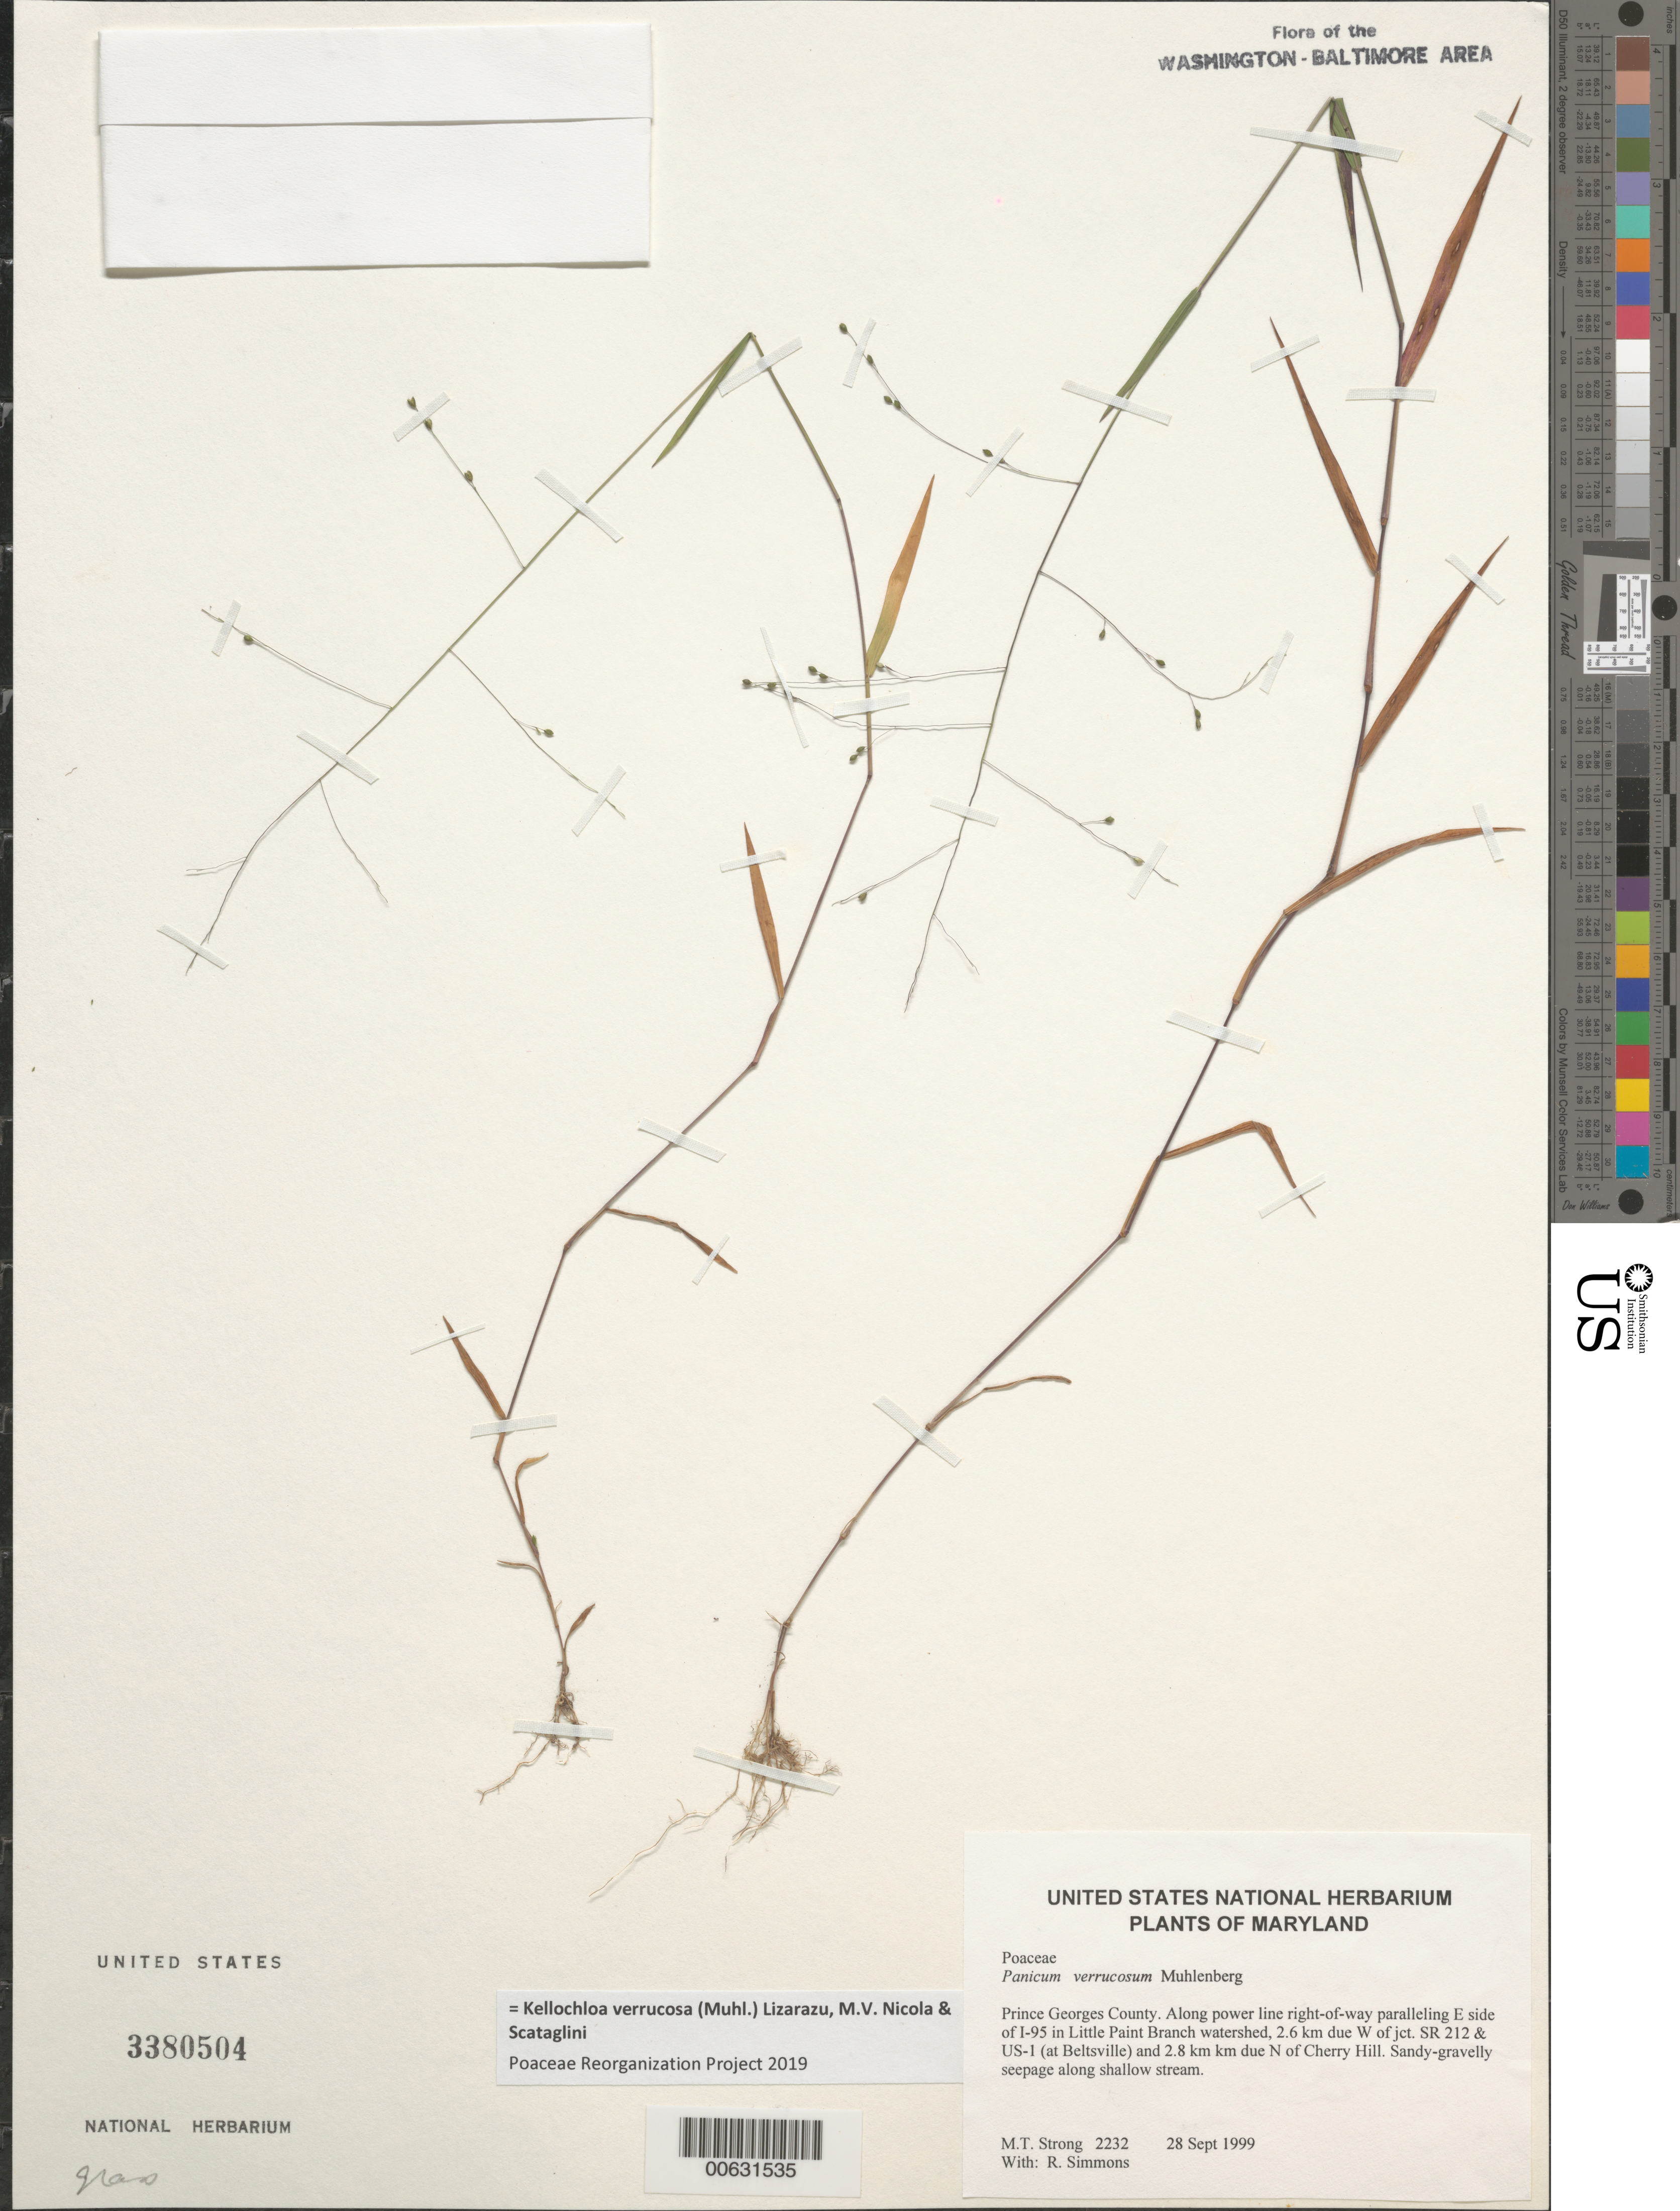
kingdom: Plantae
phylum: Tracheophyta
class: Liliopsida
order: Poales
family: Poaceae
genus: Panicum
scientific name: Panicum verrucosum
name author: Muhl.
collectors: M. T. Strong & R. Simmons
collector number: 2232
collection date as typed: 28 Sep 1999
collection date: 1999-09-28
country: United States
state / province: Maryland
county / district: Prince George's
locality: Along power line right-of-way paralleling E side of I-95 in Little Paint Branch watershed, 2.6 km due W of jct. SR 212 & US-1 (at Beltsville) and 2.8 km km due N of Cherry Hill.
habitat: Sandy-gravelly seepage along shallow stream.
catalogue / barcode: US 3380504